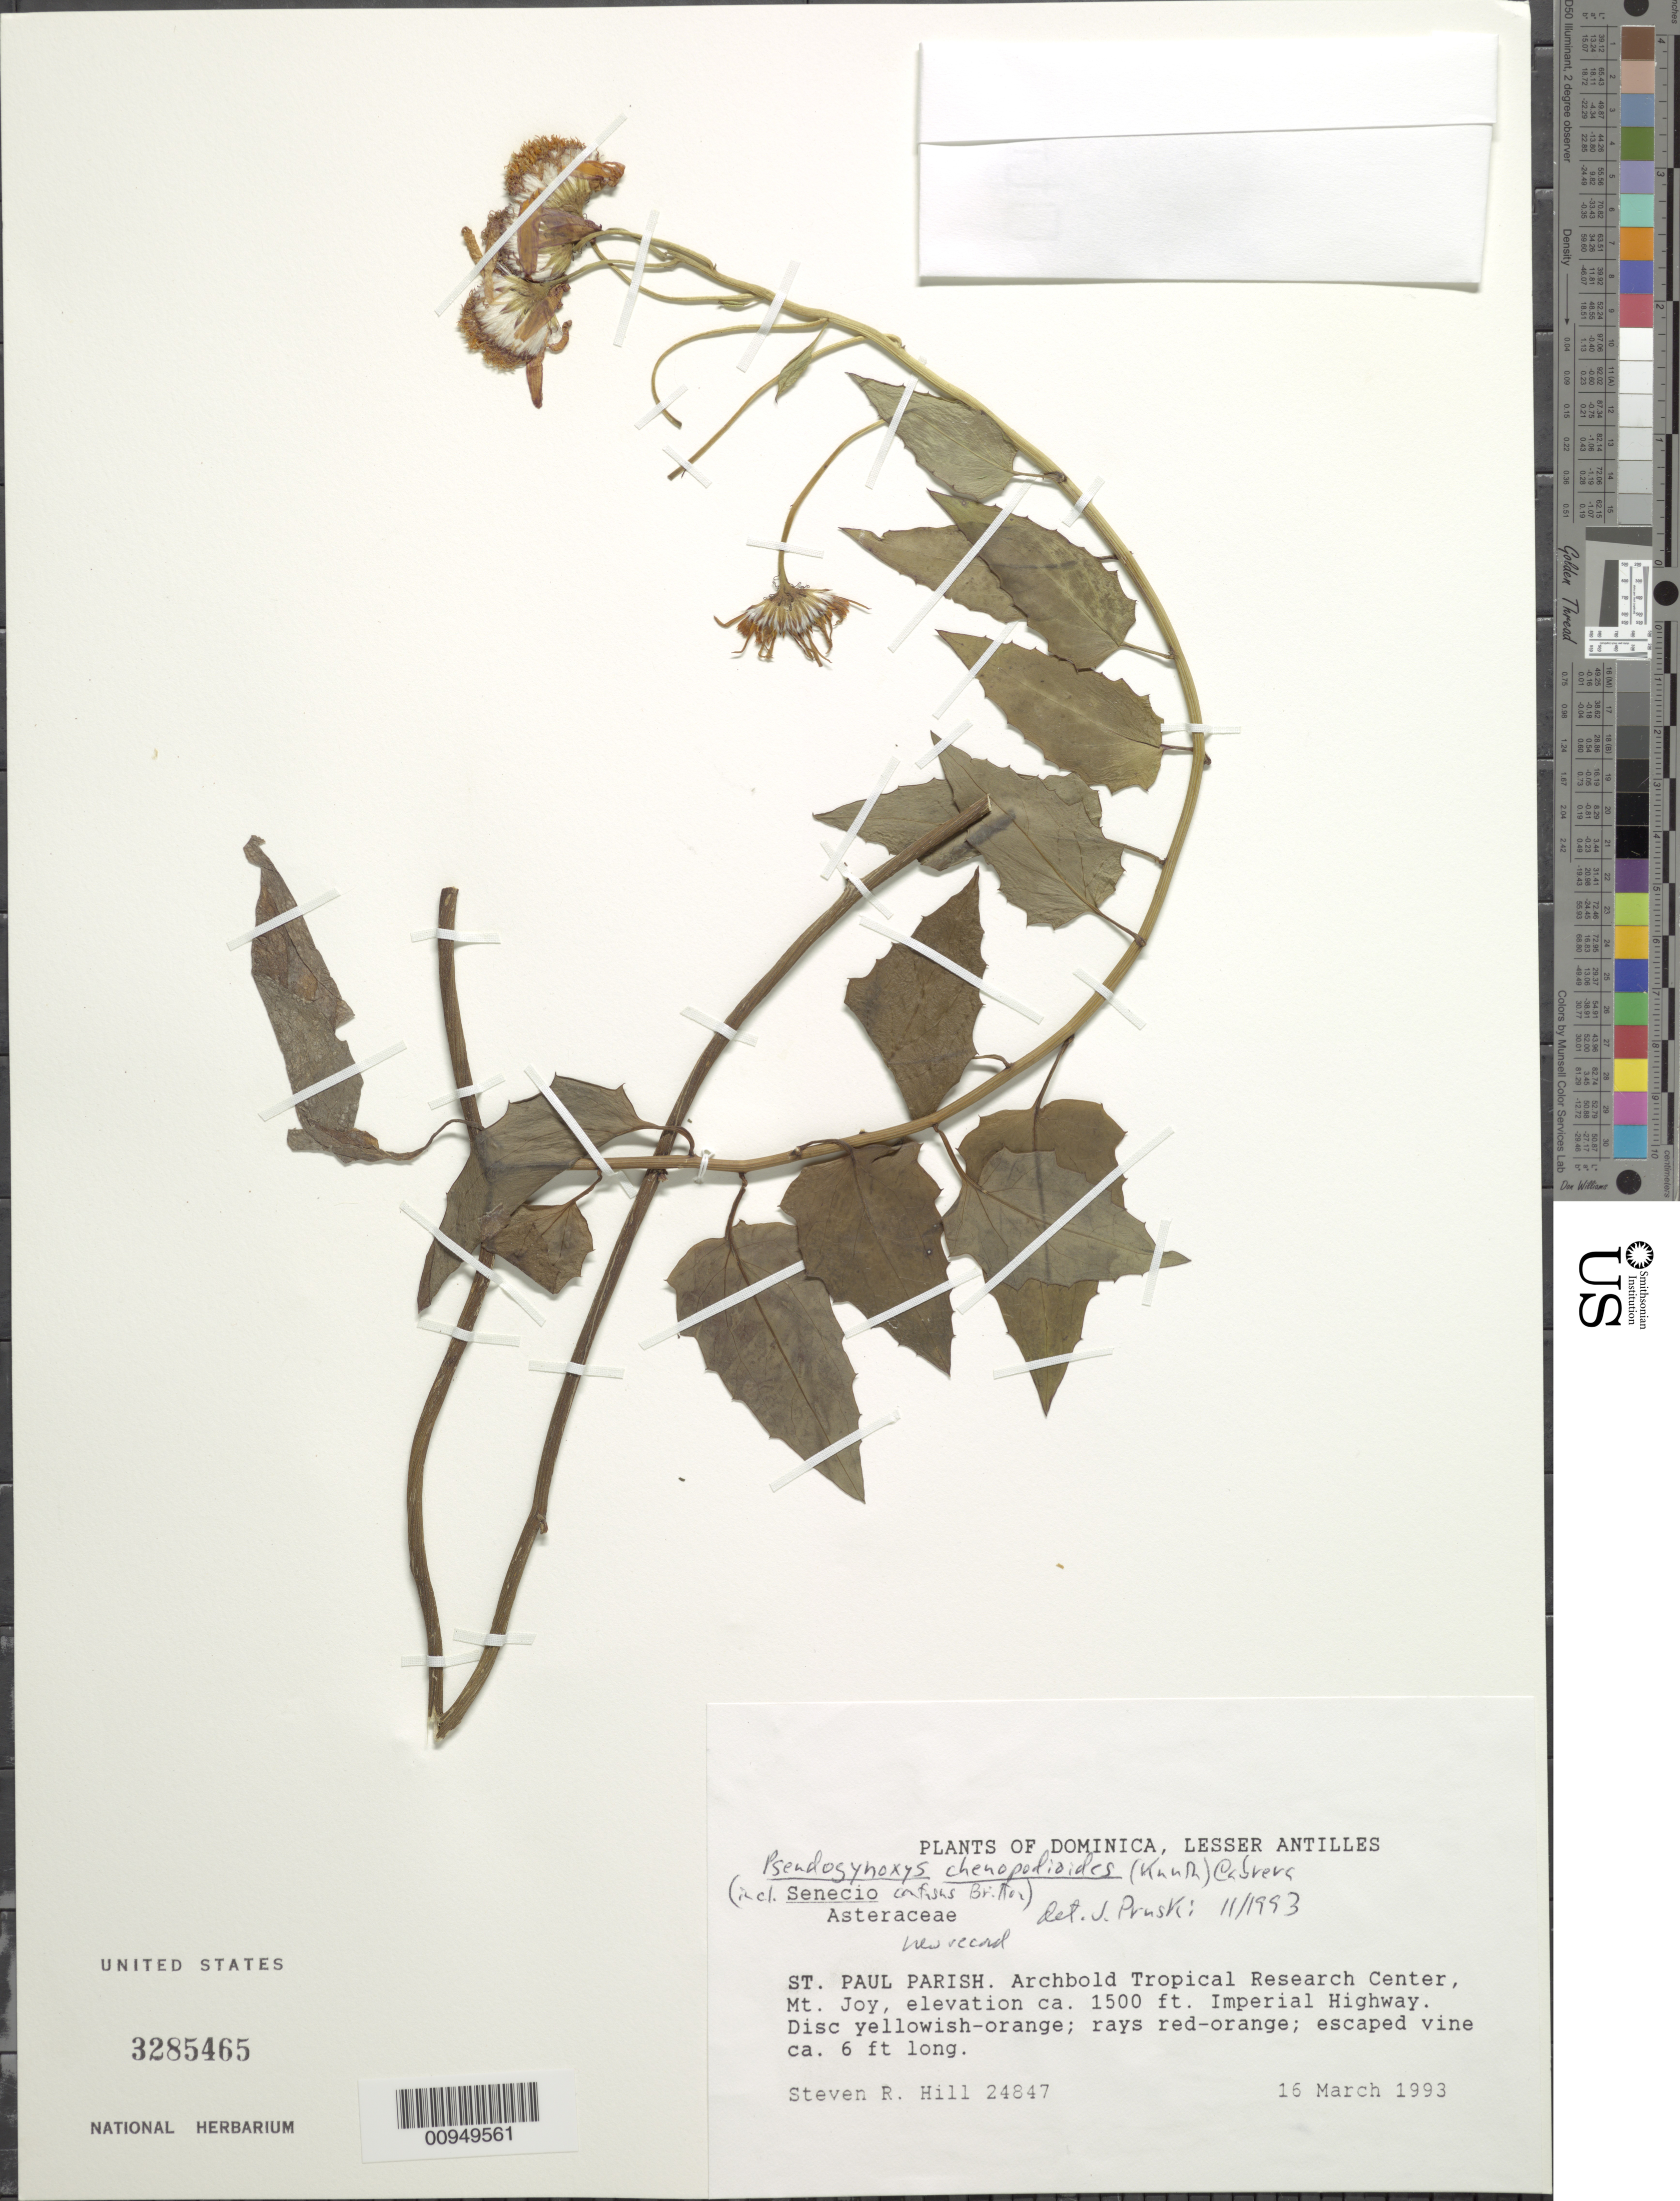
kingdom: Plantae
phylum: Tracheophyta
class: Magnoliopsida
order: Asterales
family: Asteraceae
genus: Pseudogynoxys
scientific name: Pseudogynoxys chenopodioides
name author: (Kunth) Cabrera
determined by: Pruski, J. F.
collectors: S. R. Hill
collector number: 24847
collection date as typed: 16 Mar 1993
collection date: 1993-03-16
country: Dominica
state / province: St. Paul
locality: Archbold Tropical Research Center, Mt. Joy, Imperial Highway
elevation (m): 457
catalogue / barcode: US 3285465